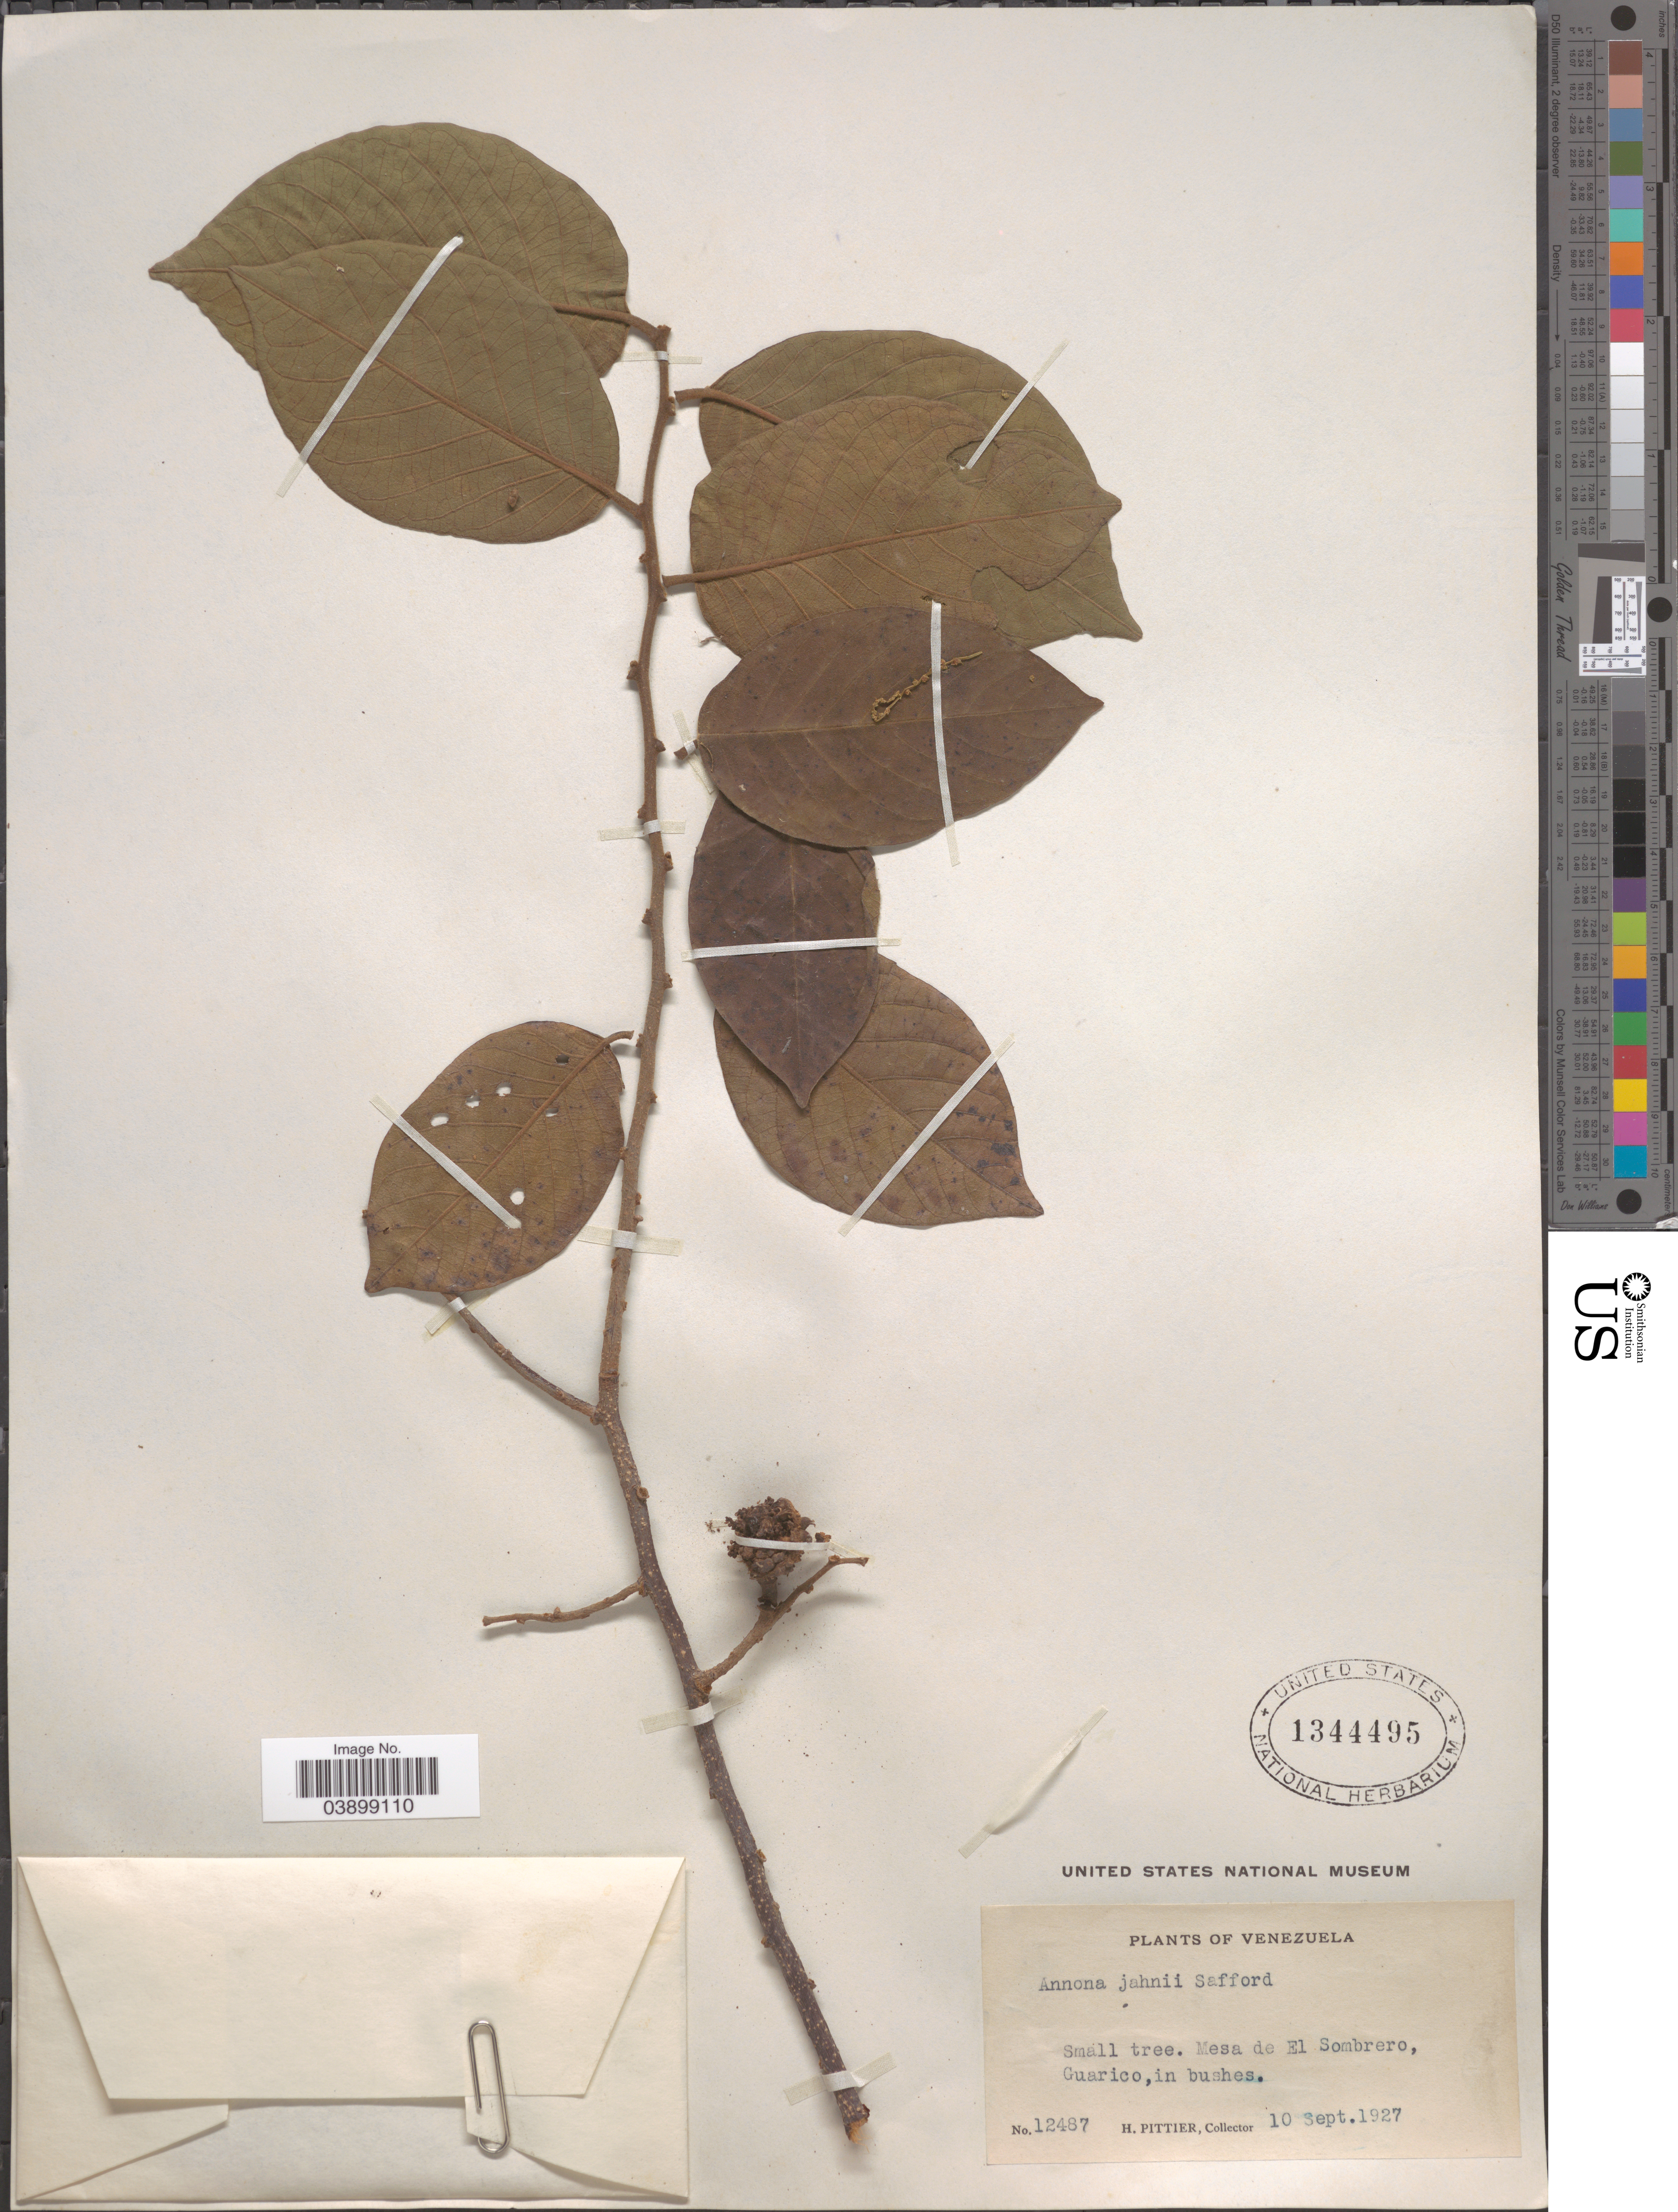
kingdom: Plantae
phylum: Tracheophyta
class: Magnoliopsida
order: Magnoliales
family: Annonaceae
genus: Annona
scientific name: Annona jahnii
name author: Saff.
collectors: H. F. Pittier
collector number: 12487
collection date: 1927-09-10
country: Venezuela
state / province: Guarico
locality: Mesa de El Sombrero, Guarico, in bushes.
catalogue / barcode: US 1344495